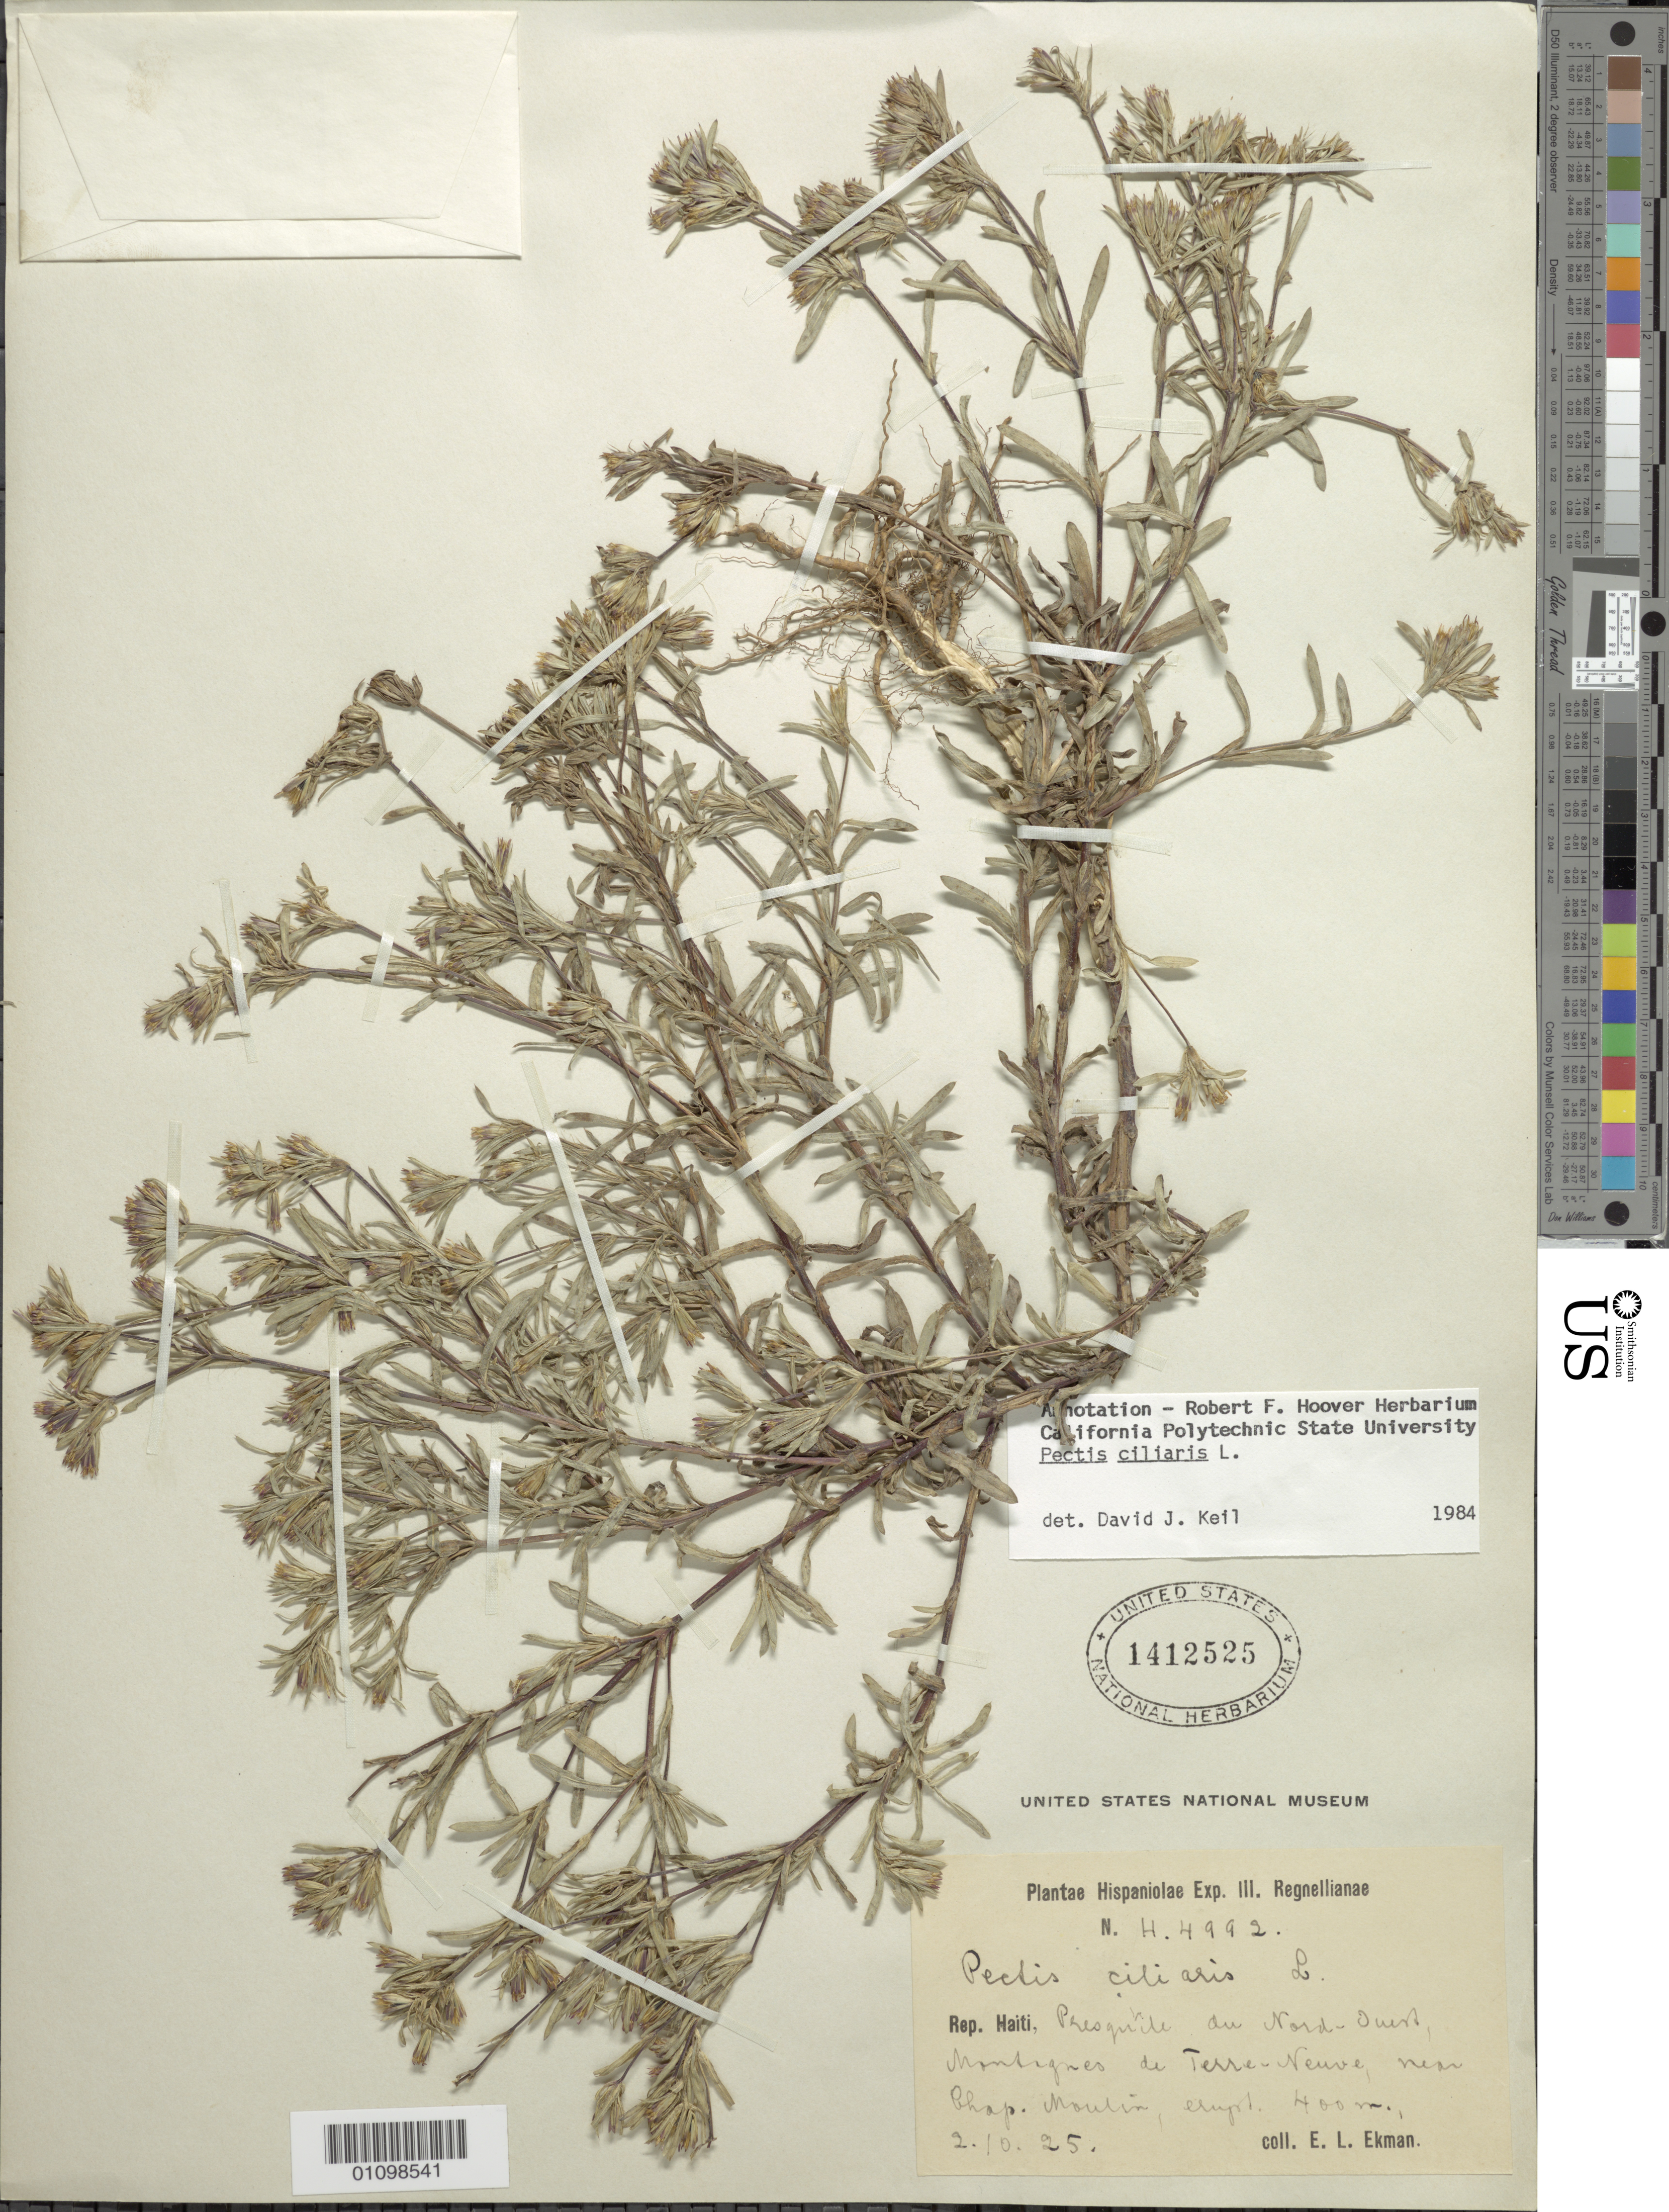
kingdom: Plantae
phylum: Tracheophyta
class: Magnoliopsida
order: Asterales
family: Asteraceae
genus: Pectis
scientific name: Pectis ciliaris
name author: L.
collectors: E. L. Ekman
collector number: H 4992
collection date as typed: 02 Oct 1925 or 10 Feb 1925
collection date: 1925-02-10 or 1925-10-02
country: Haiti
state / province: Nord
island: Hispaniola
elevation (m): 400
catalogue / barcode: US 1412525